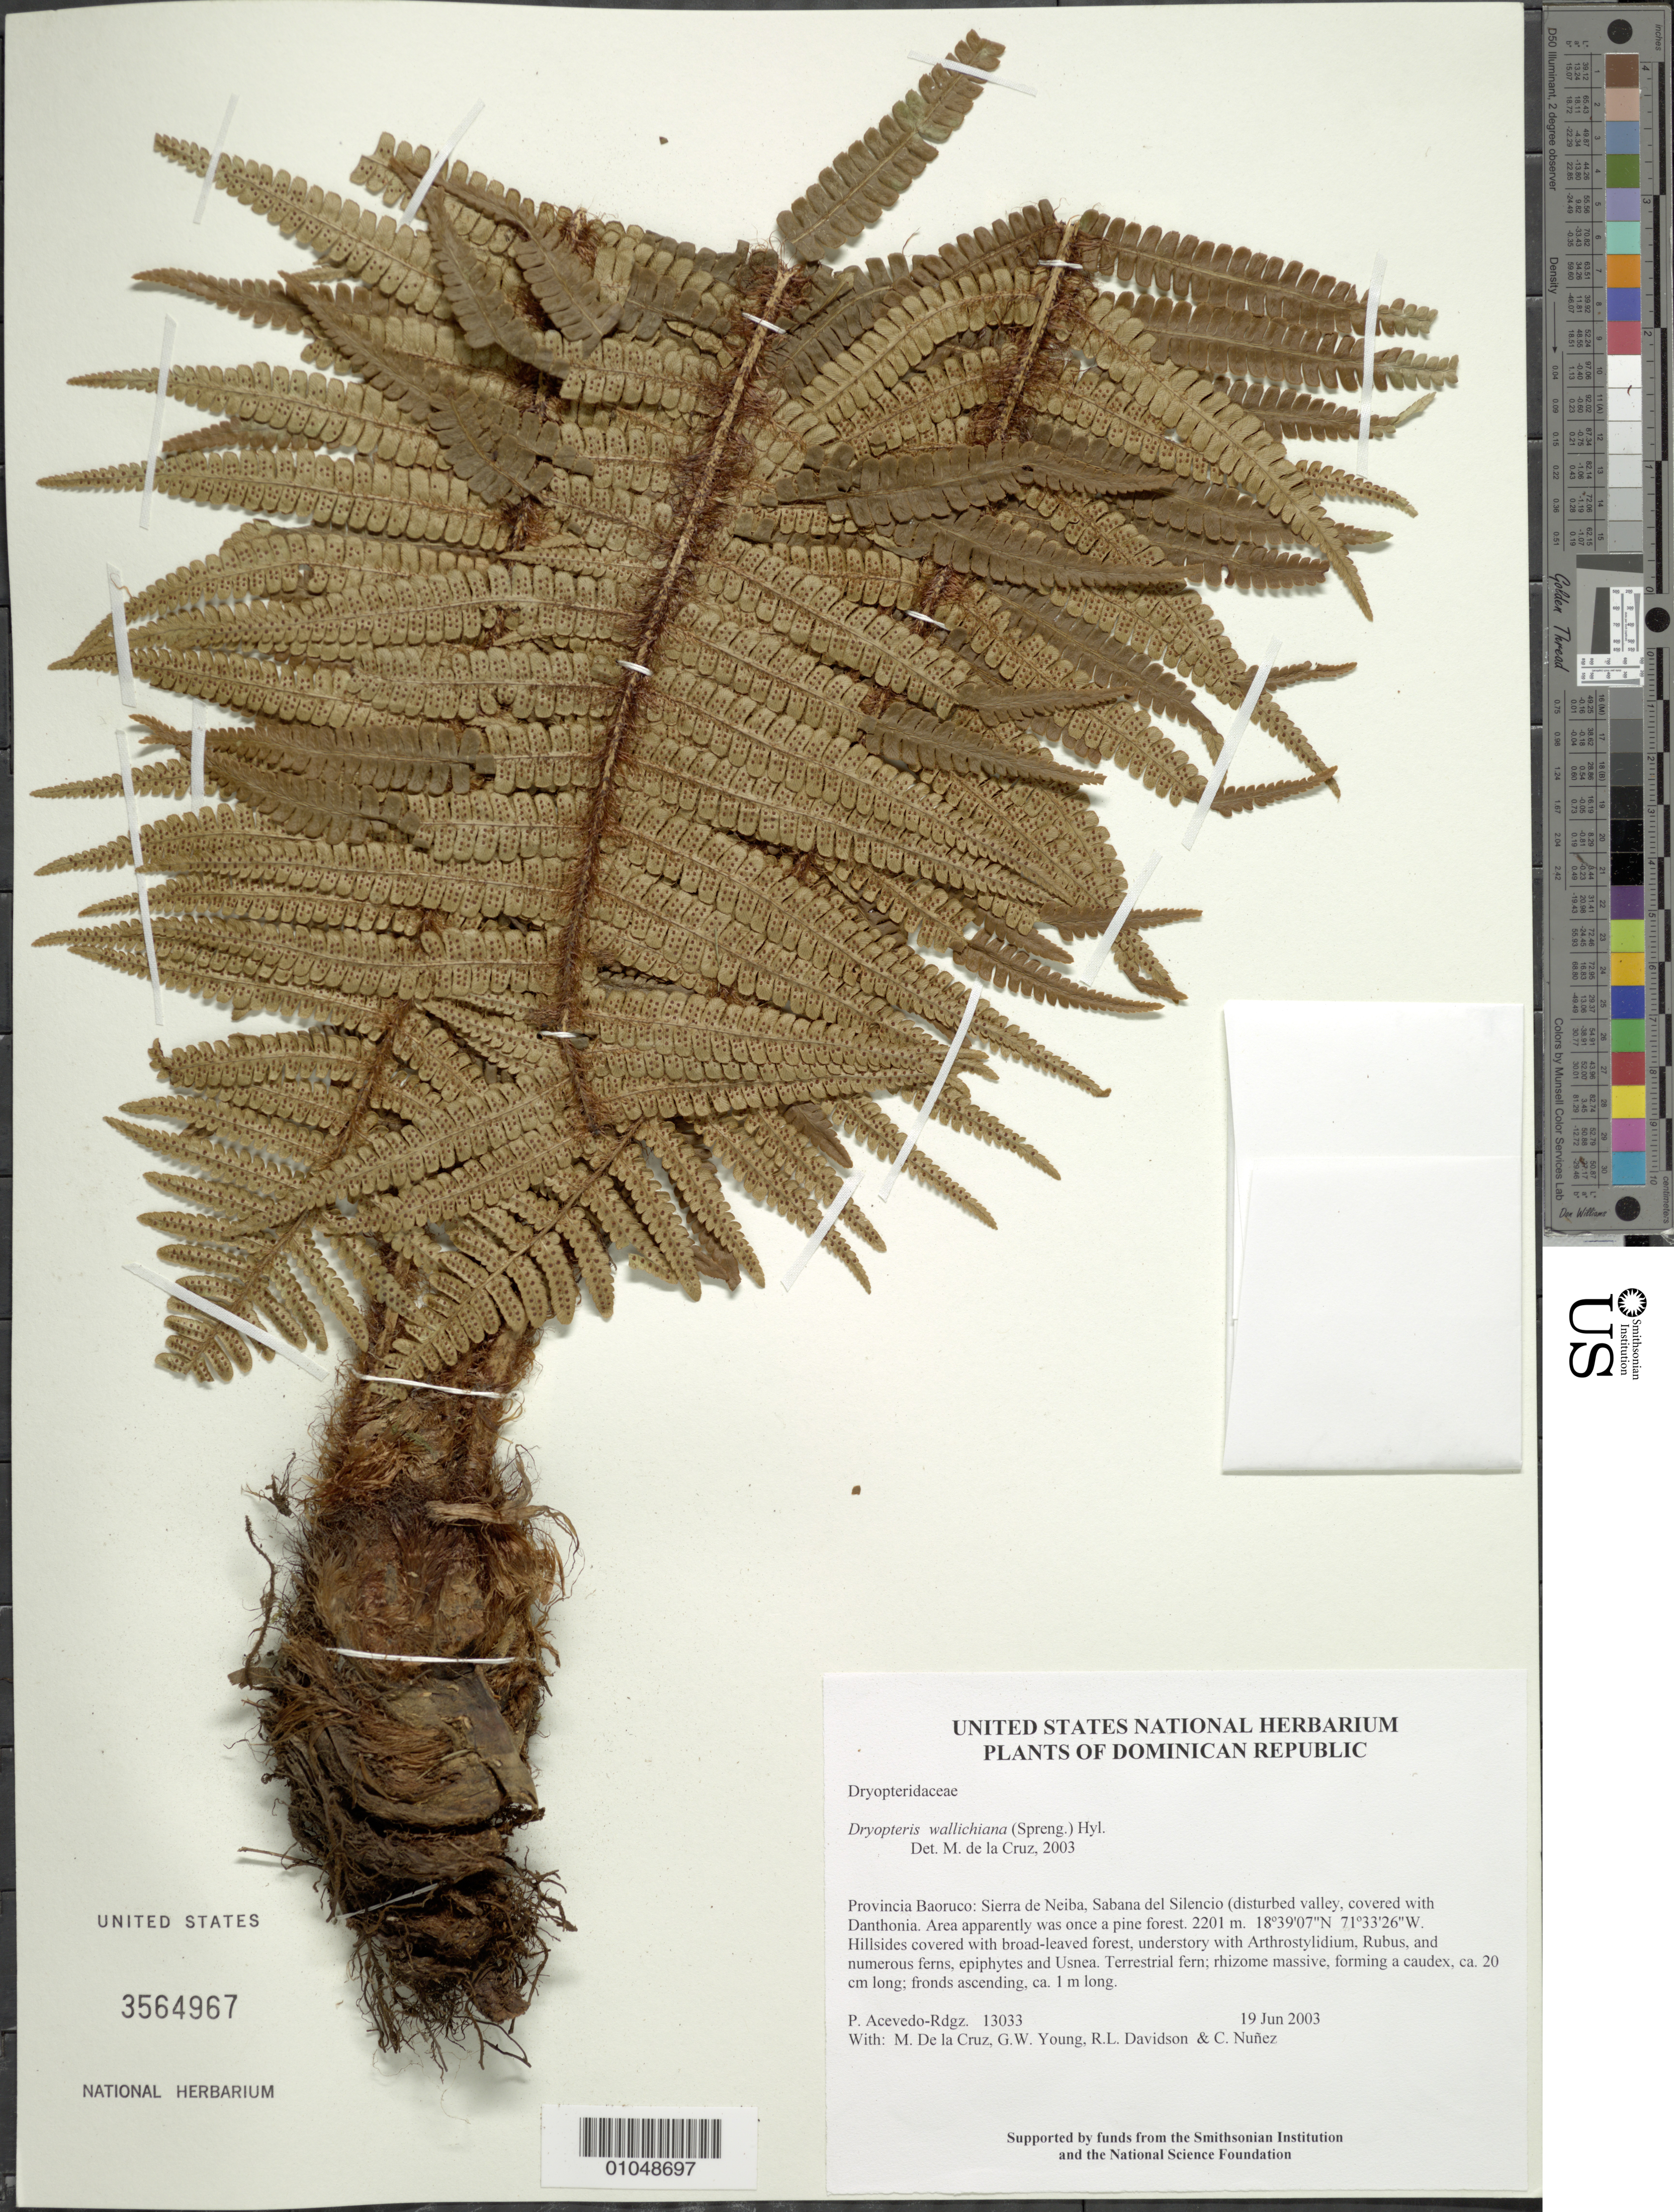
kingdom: Plantae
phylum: Tracheophyta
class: Polypodiopsida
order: Polypodiales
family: Dryopteridaceae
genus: Dryopteris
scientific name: Dryopteris wallichiana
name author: (Spreng.) Hyl.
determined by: de la Cruz, M.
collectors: P. Acevedo-Rodr., M. de la Cruz, J. Rawlins, G. Young, R. Davidson & C. Nunez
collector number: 13033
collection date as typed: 19 Jun 2003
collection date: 2003-06-19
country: Dominican Republic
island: Hispaniola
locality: Provincia Baoruco: Sierra de Neiba, Sabana del Silencio (disturbed valley, covered with Danthonia. Area apparently was once a pine forest.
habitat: Hillsides covered with broad-leaved forest, understory with Arthrostylidium, Rubus, and numerous ferns, epiphytes and Usnea.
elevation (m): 2201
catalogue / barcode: US 3564967